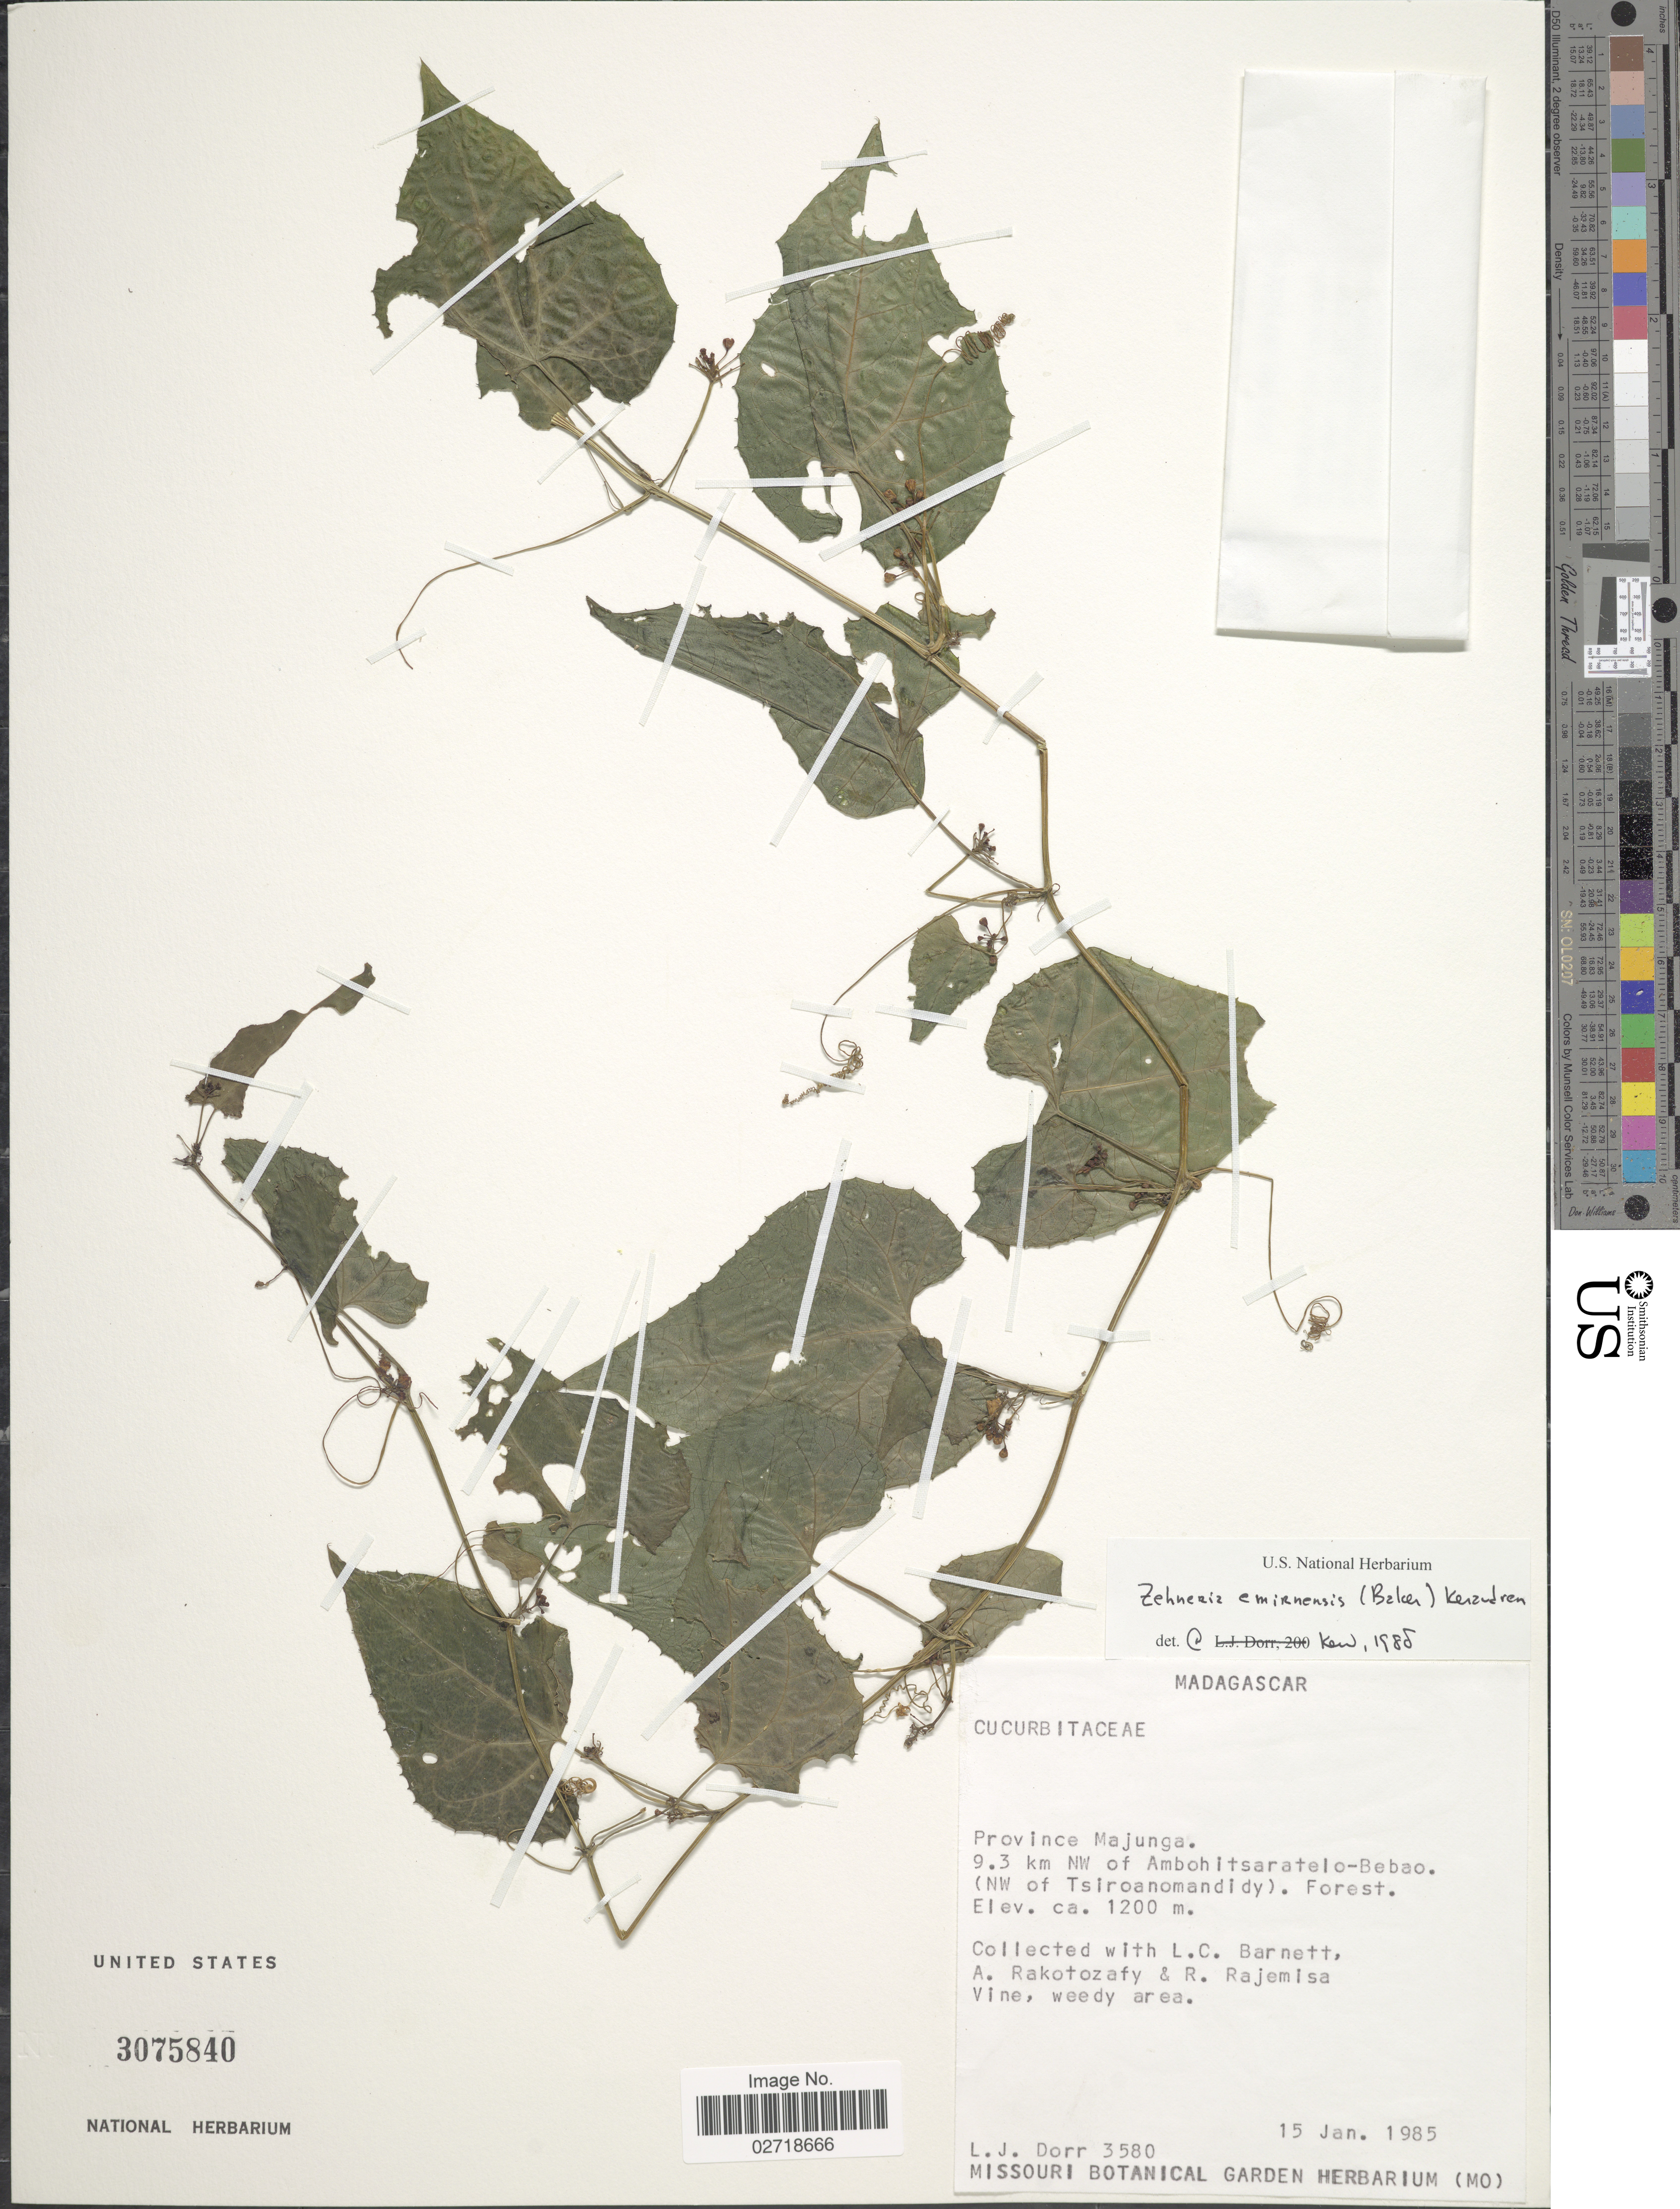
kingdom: Plantae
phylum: Tracheophyta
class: Magnoliopsida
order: Cucurbitales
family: Cucurbitaceae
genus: Zehneria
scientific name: Zehneria emirnensis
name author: (Baker) Keraudren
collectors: L. J. Dorr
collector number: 3580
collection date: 1985-01-15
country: Madagascar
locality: Province Majunga, 9.3 km NW of Ambohitsaratelo-Bebao (NW of Tsiroanomandidy)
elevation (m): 1200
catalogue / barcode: US 3075840